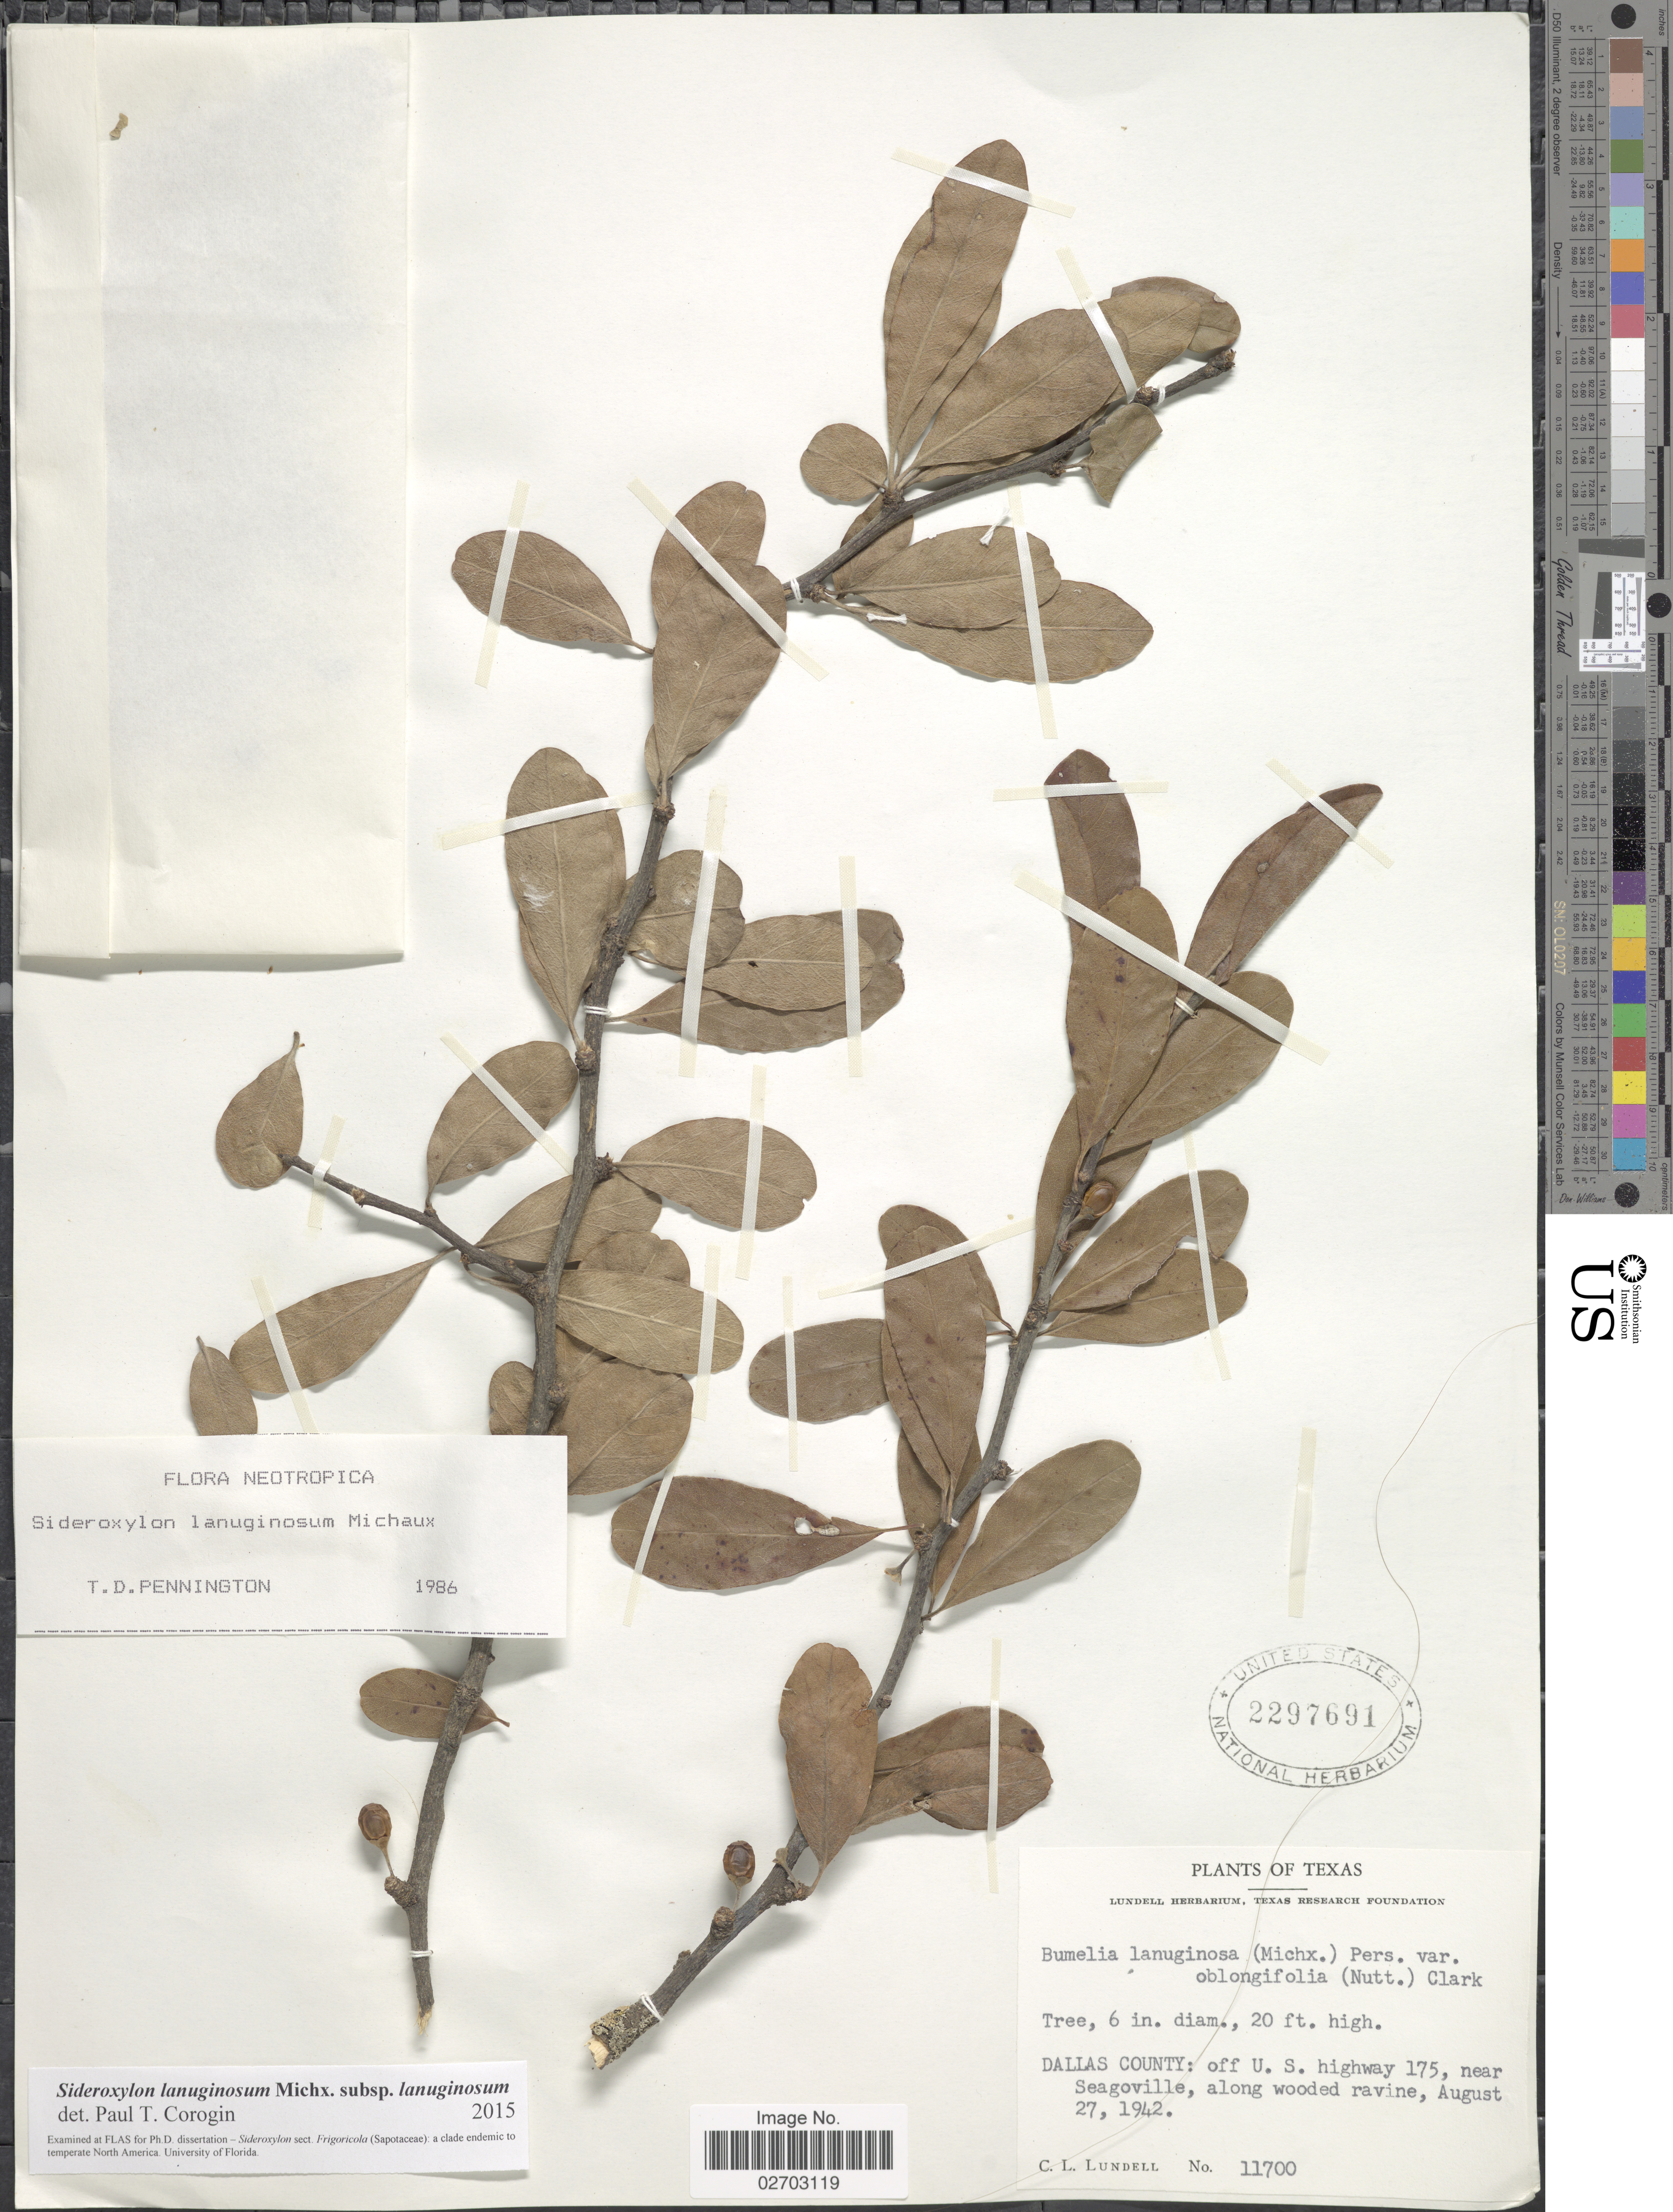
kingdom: Plantae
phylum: Tracheophyta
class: Magnoliopsida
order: Ericales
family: Sapotaceae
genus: Sideroxylon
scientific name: Sideroxylon lanuginosum subsp. lanuginosum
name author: Michx.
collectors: C. L. Lundell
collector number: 11700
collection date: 1942-08-27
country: United States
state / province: Texas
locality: Dalls County: off U.S. highway 175, near Seagoville, along wooded ravine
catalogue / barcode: US 2297691